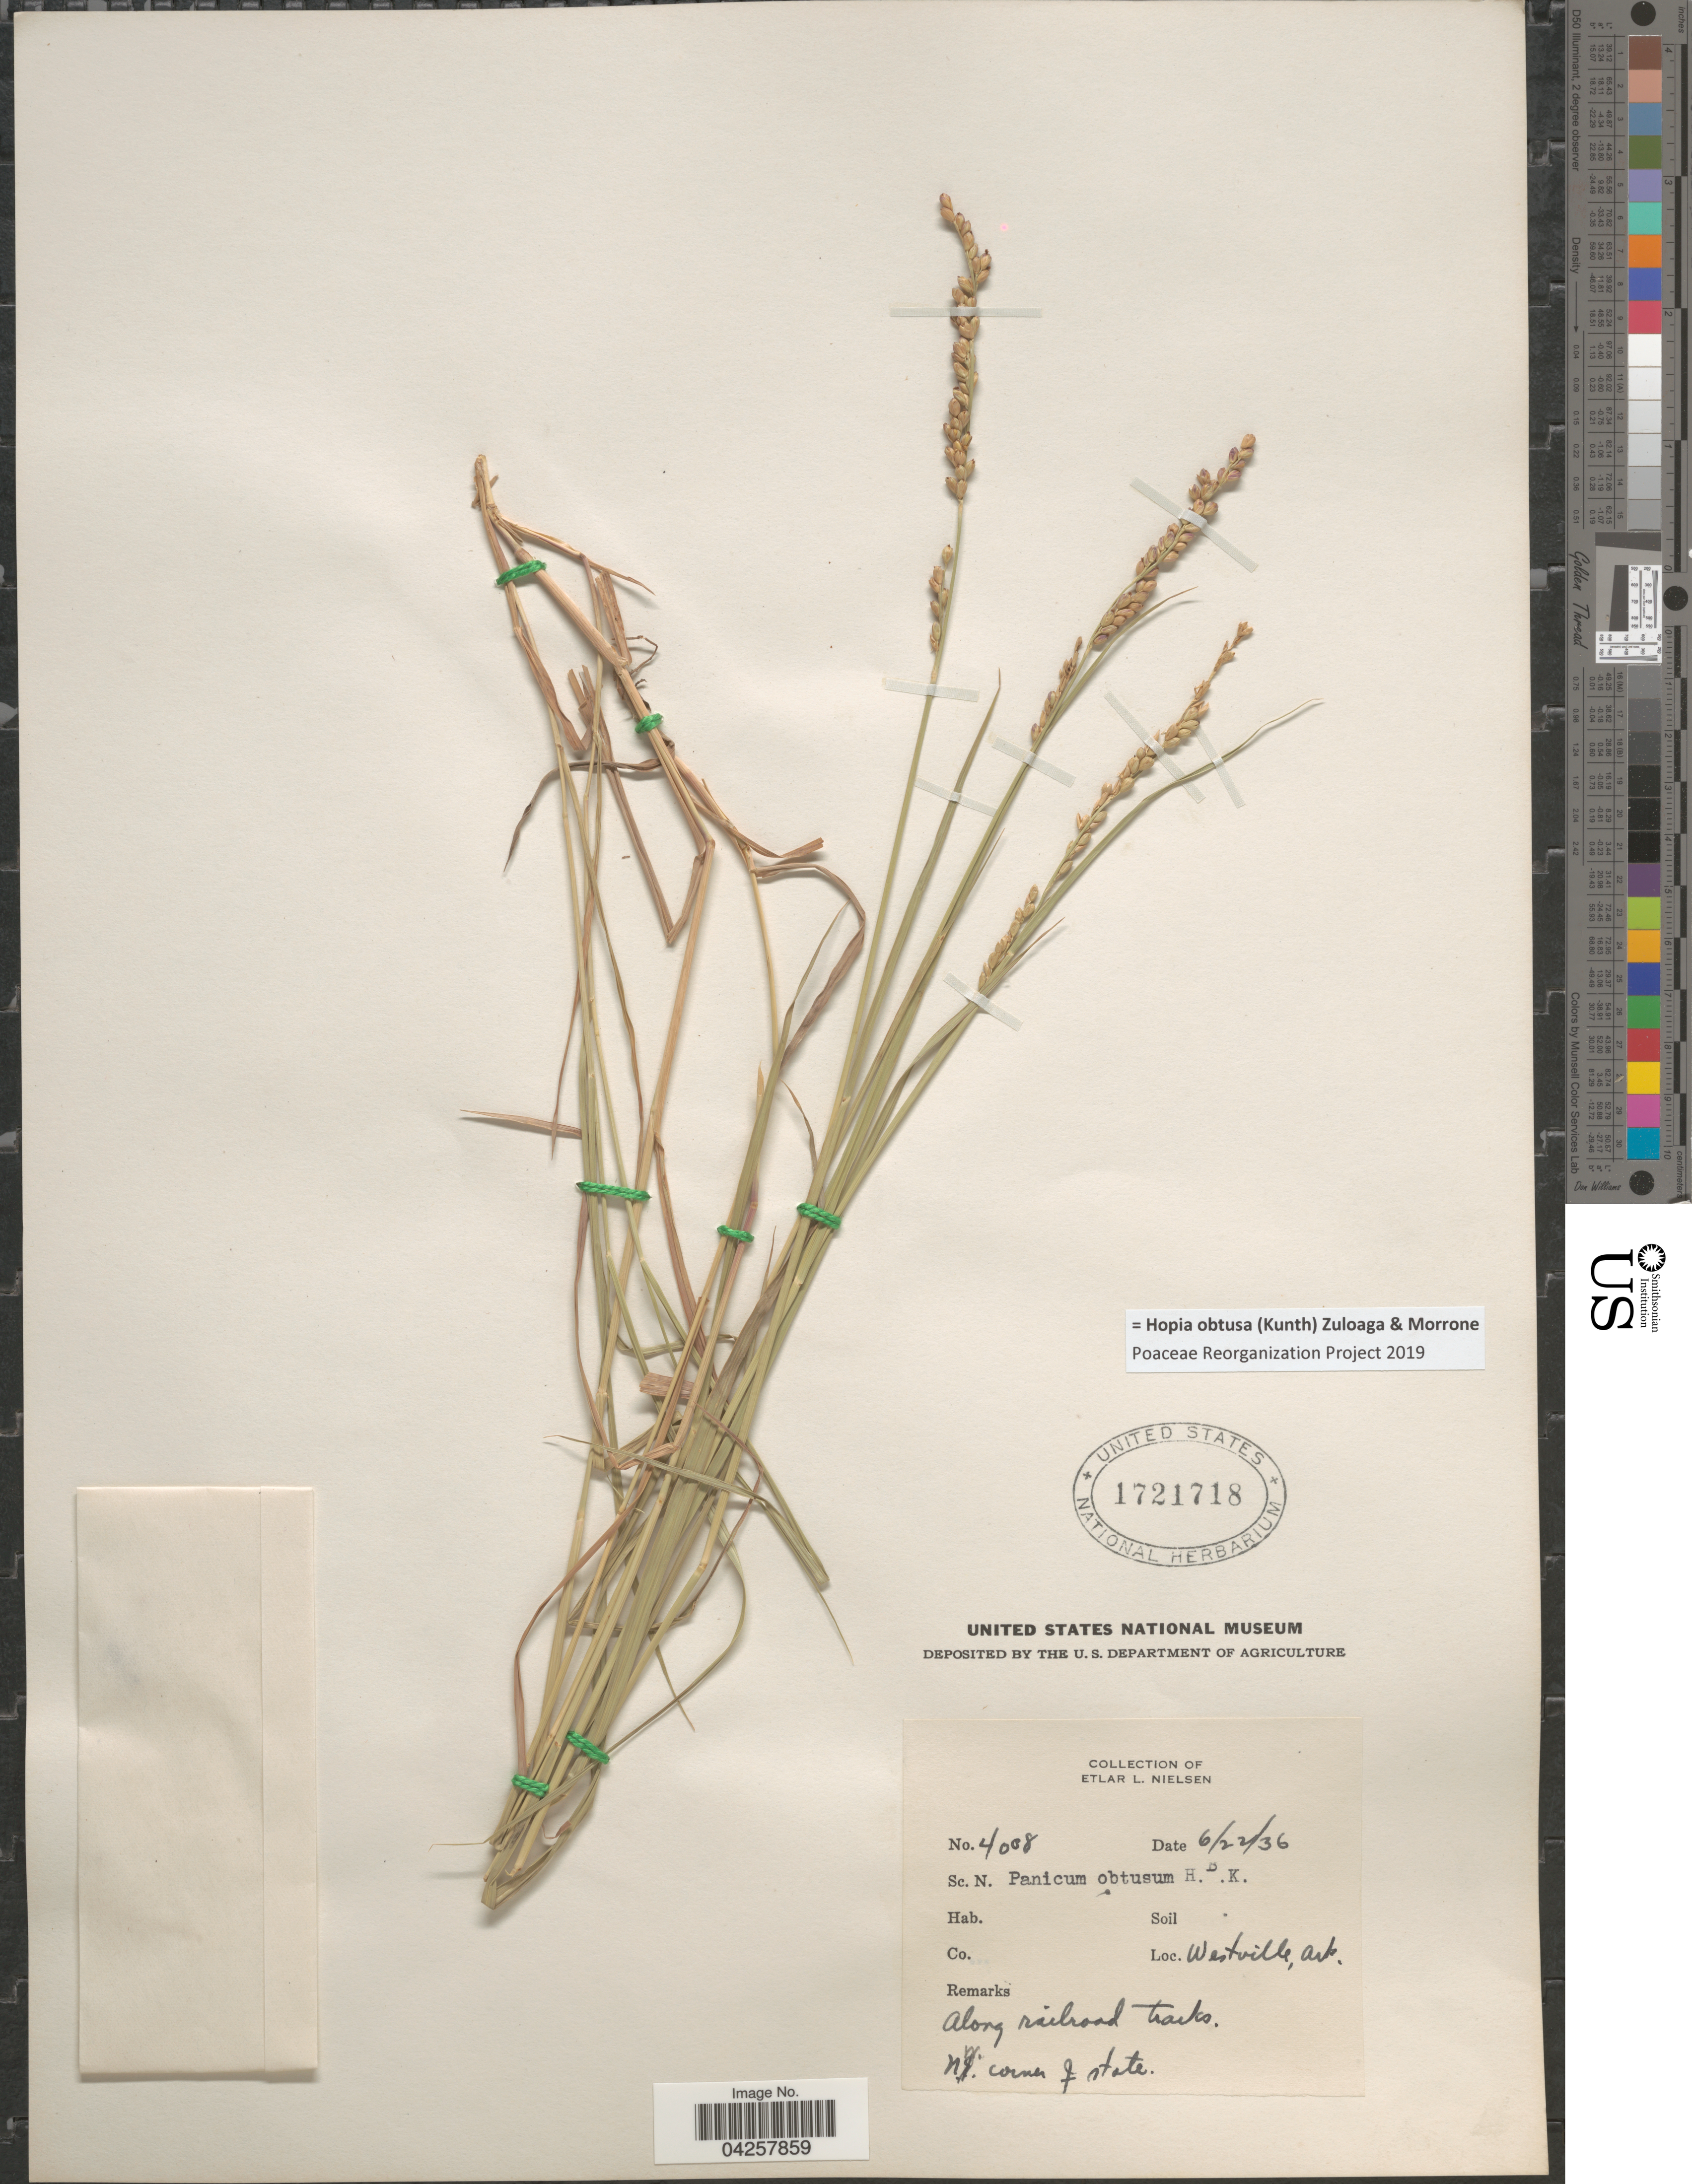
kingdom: Plantae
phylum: Tracheophyta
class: Liliopsida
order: Poales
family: Poaceae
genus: Hopia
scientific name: Hopia obtusa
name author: (Kunth) Zuloaga & Morrone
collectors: E. L. Nielsen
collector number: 4008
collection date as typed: Transcribed d/m/y: 22/6/36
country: United States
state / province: Arkansas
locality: Westville. Along railroad tracks. NW. corner of state.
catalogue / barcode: US 1721718